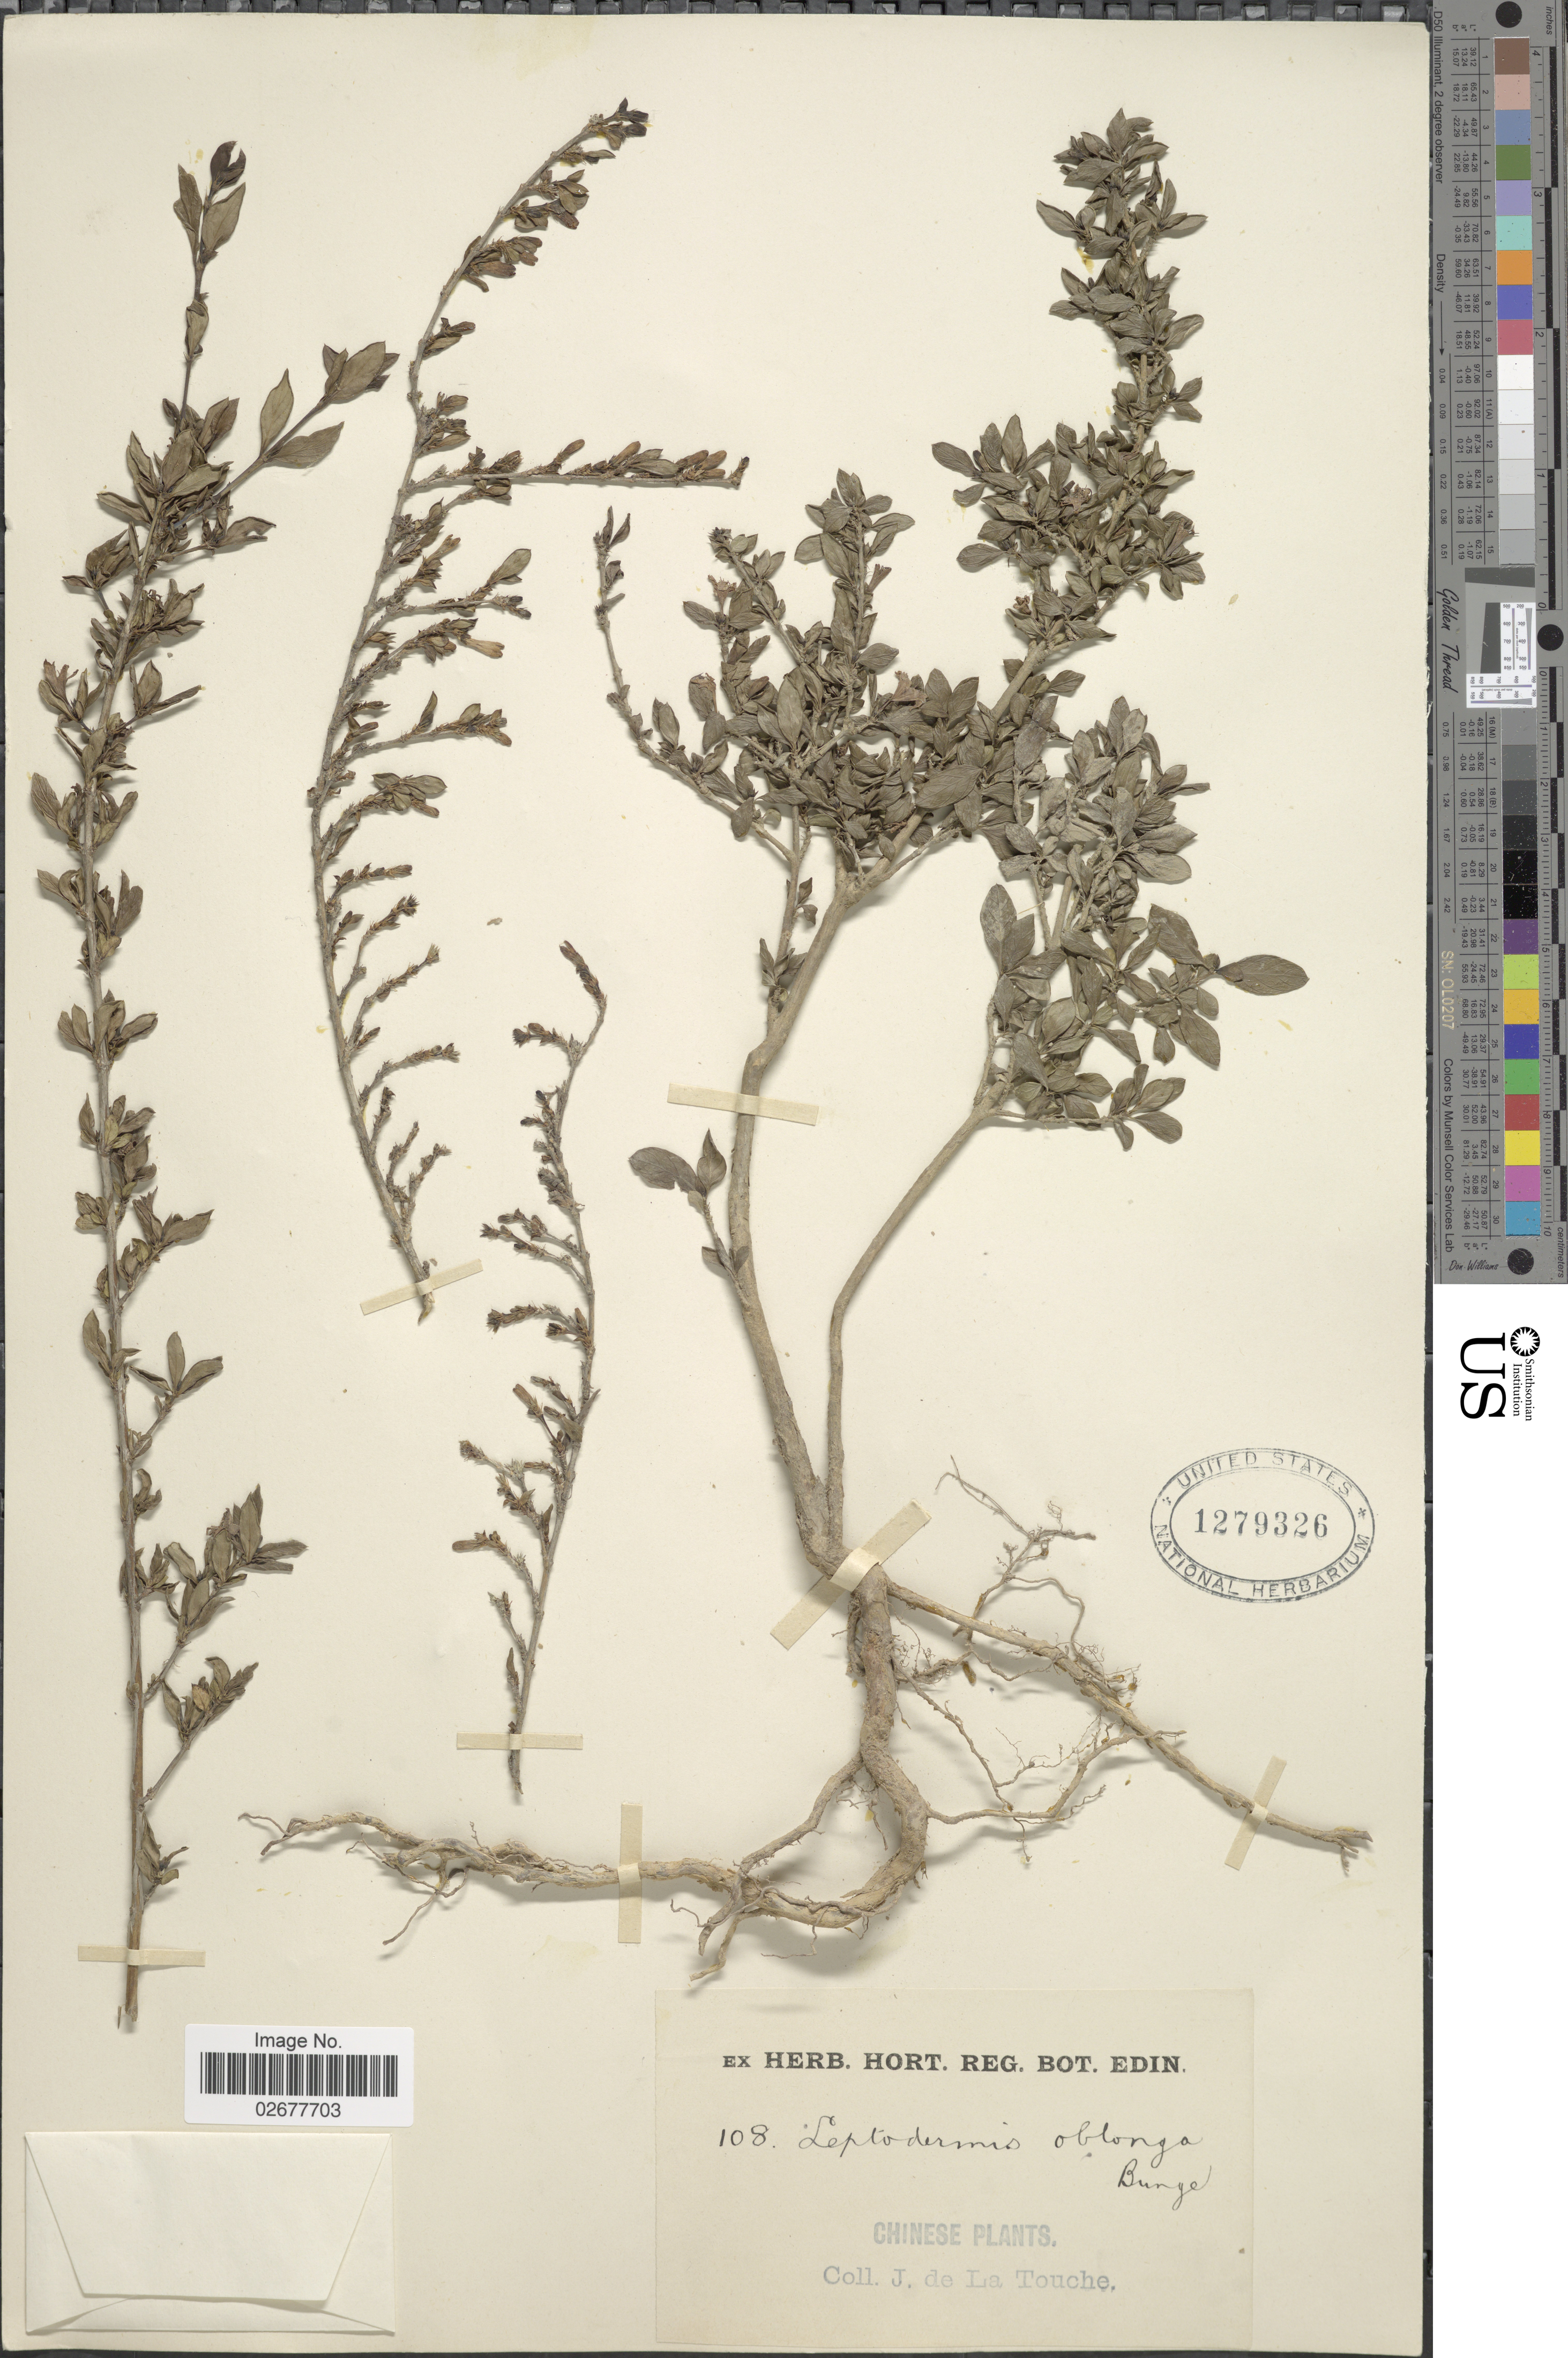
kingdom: Plantae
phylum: Tracheophyta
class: Magnoliopsida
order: Gentianales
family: Rubiaceae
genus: Leptodermis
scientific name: Leptodermis oblonga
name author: Bunge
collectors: J. de la Touche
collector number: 108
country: China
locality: Chinese.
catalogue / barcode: US 1279326